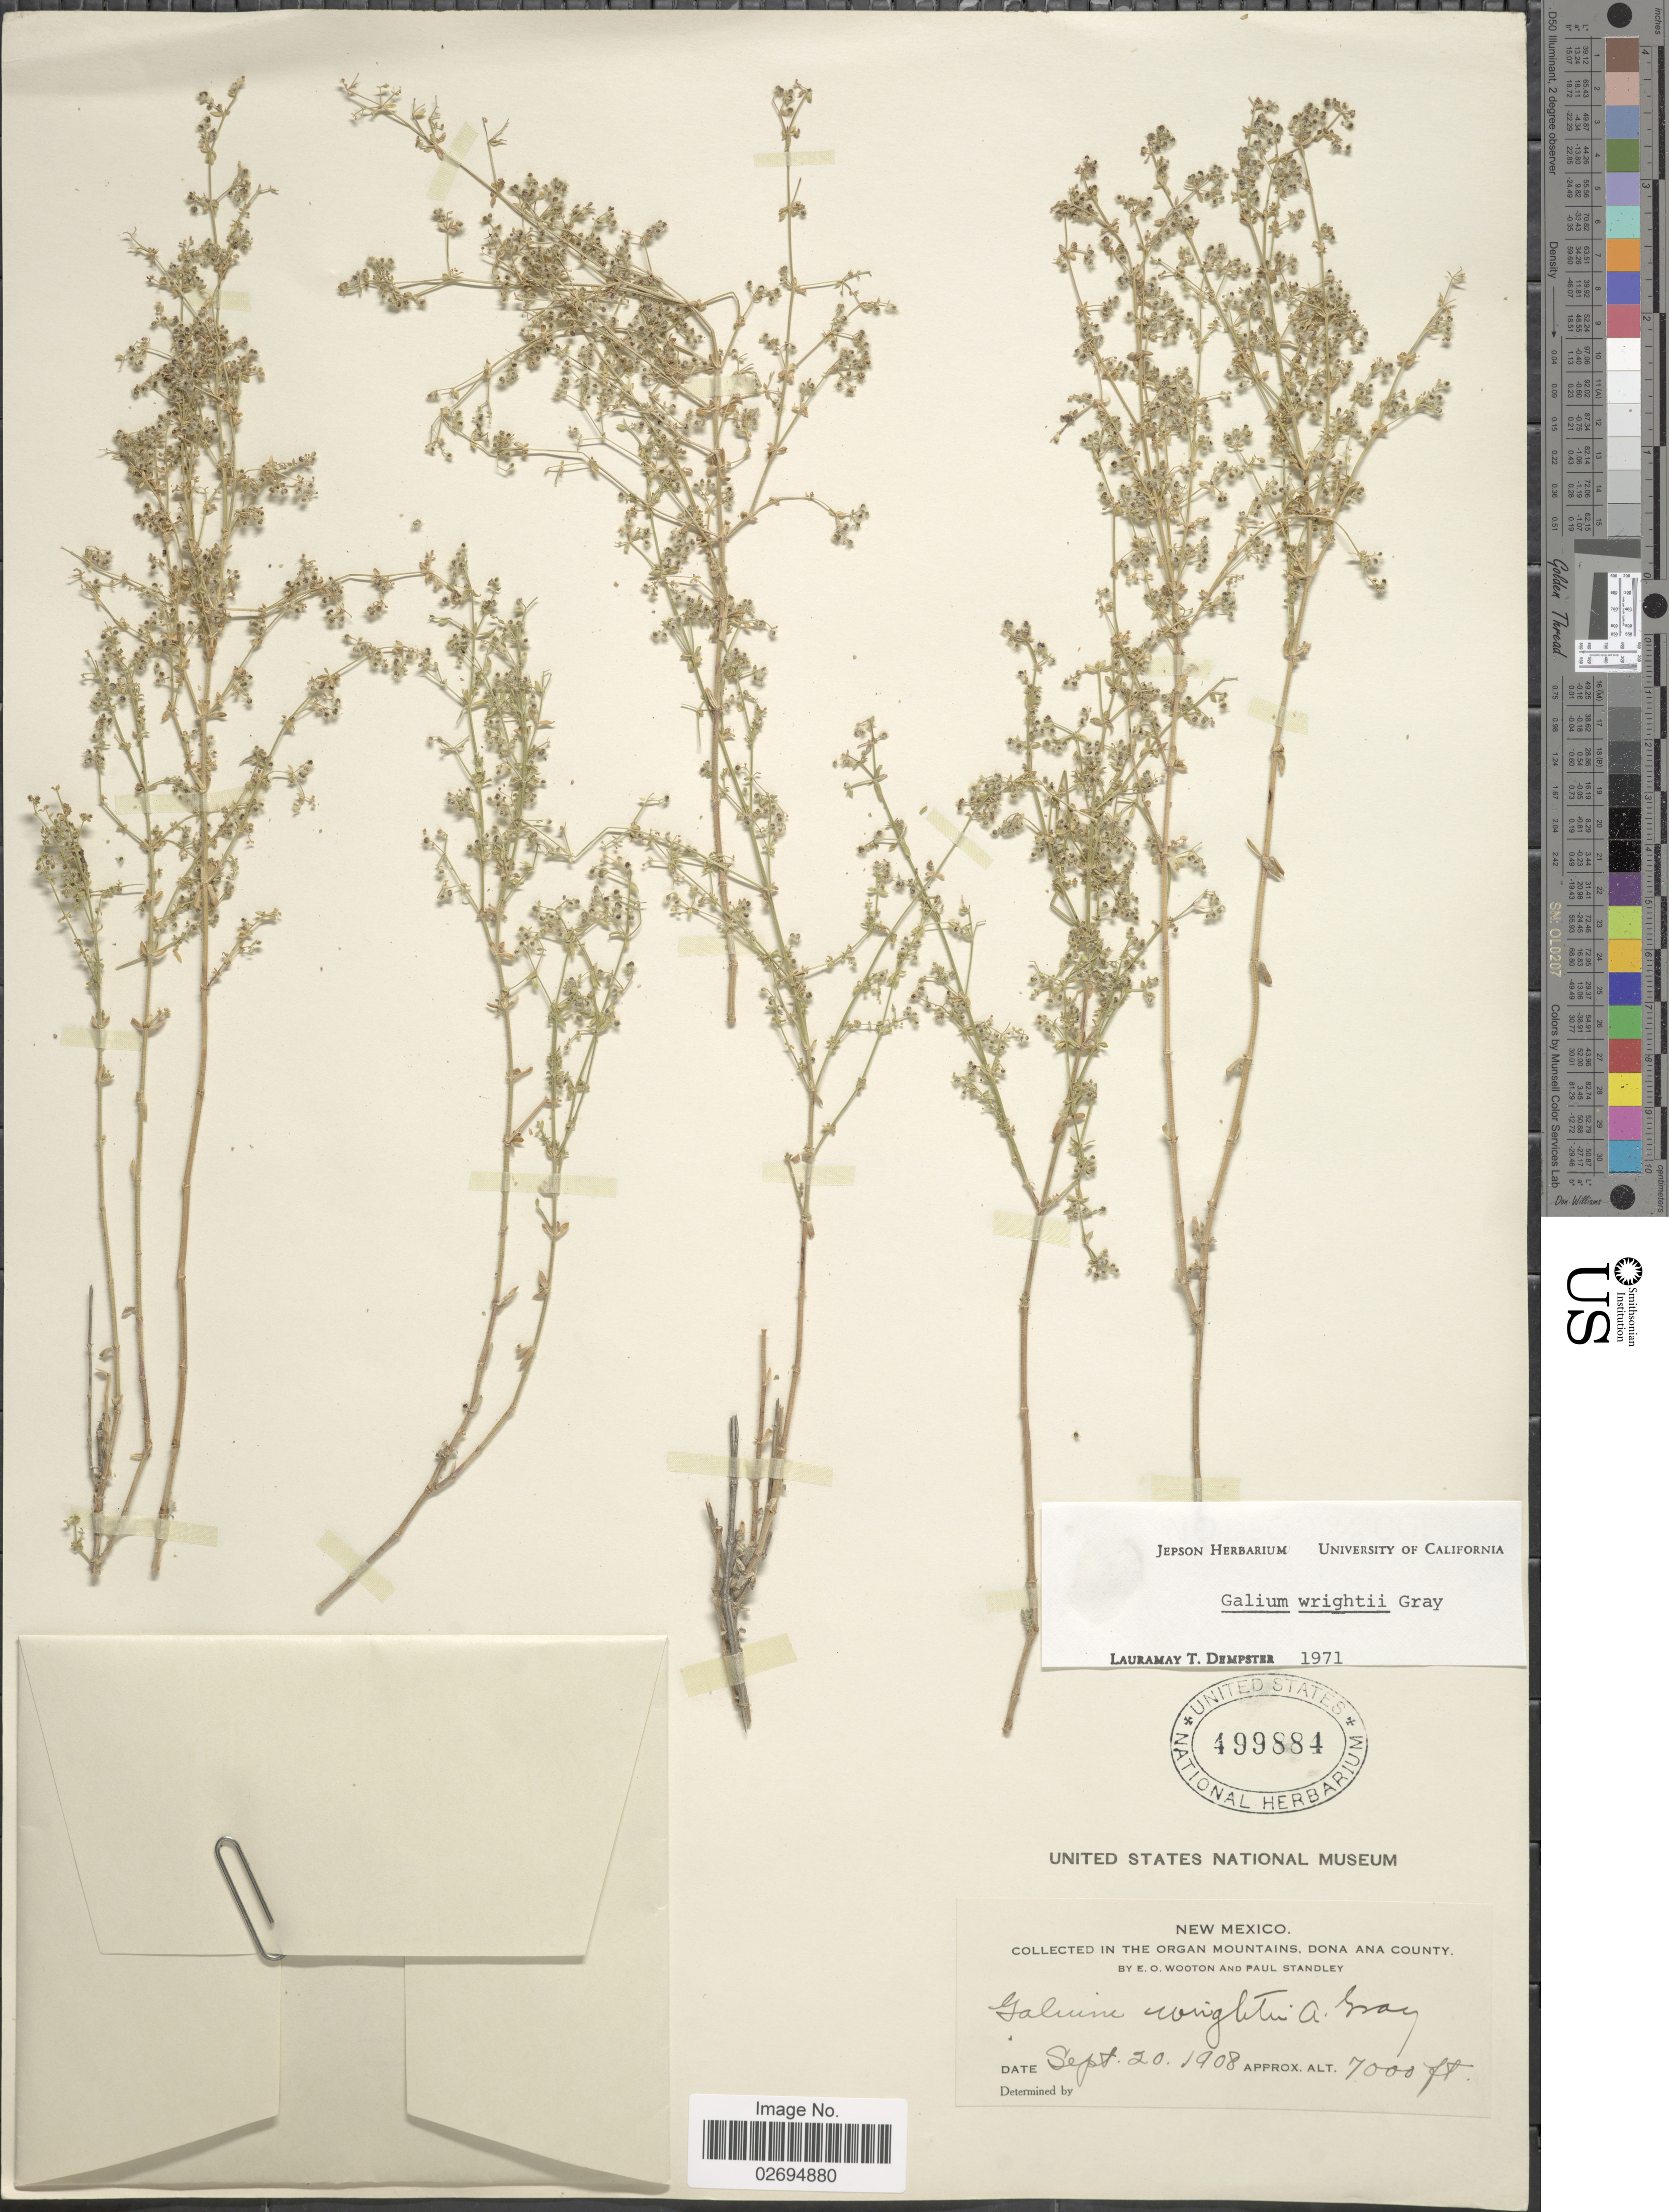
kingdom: Plantae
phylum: Tracheophyta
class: Magnoliopsida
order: Gentianales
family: Rubiaceae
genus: Galium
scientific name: Galium wrightii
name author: A. Gray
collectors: E. O. Wooton & P. C. Standley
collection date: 1908-09-20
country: United States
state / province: New Mexico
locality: In the Organ Mountains, Dona Ana County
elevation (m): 2134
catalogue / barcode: US 499884